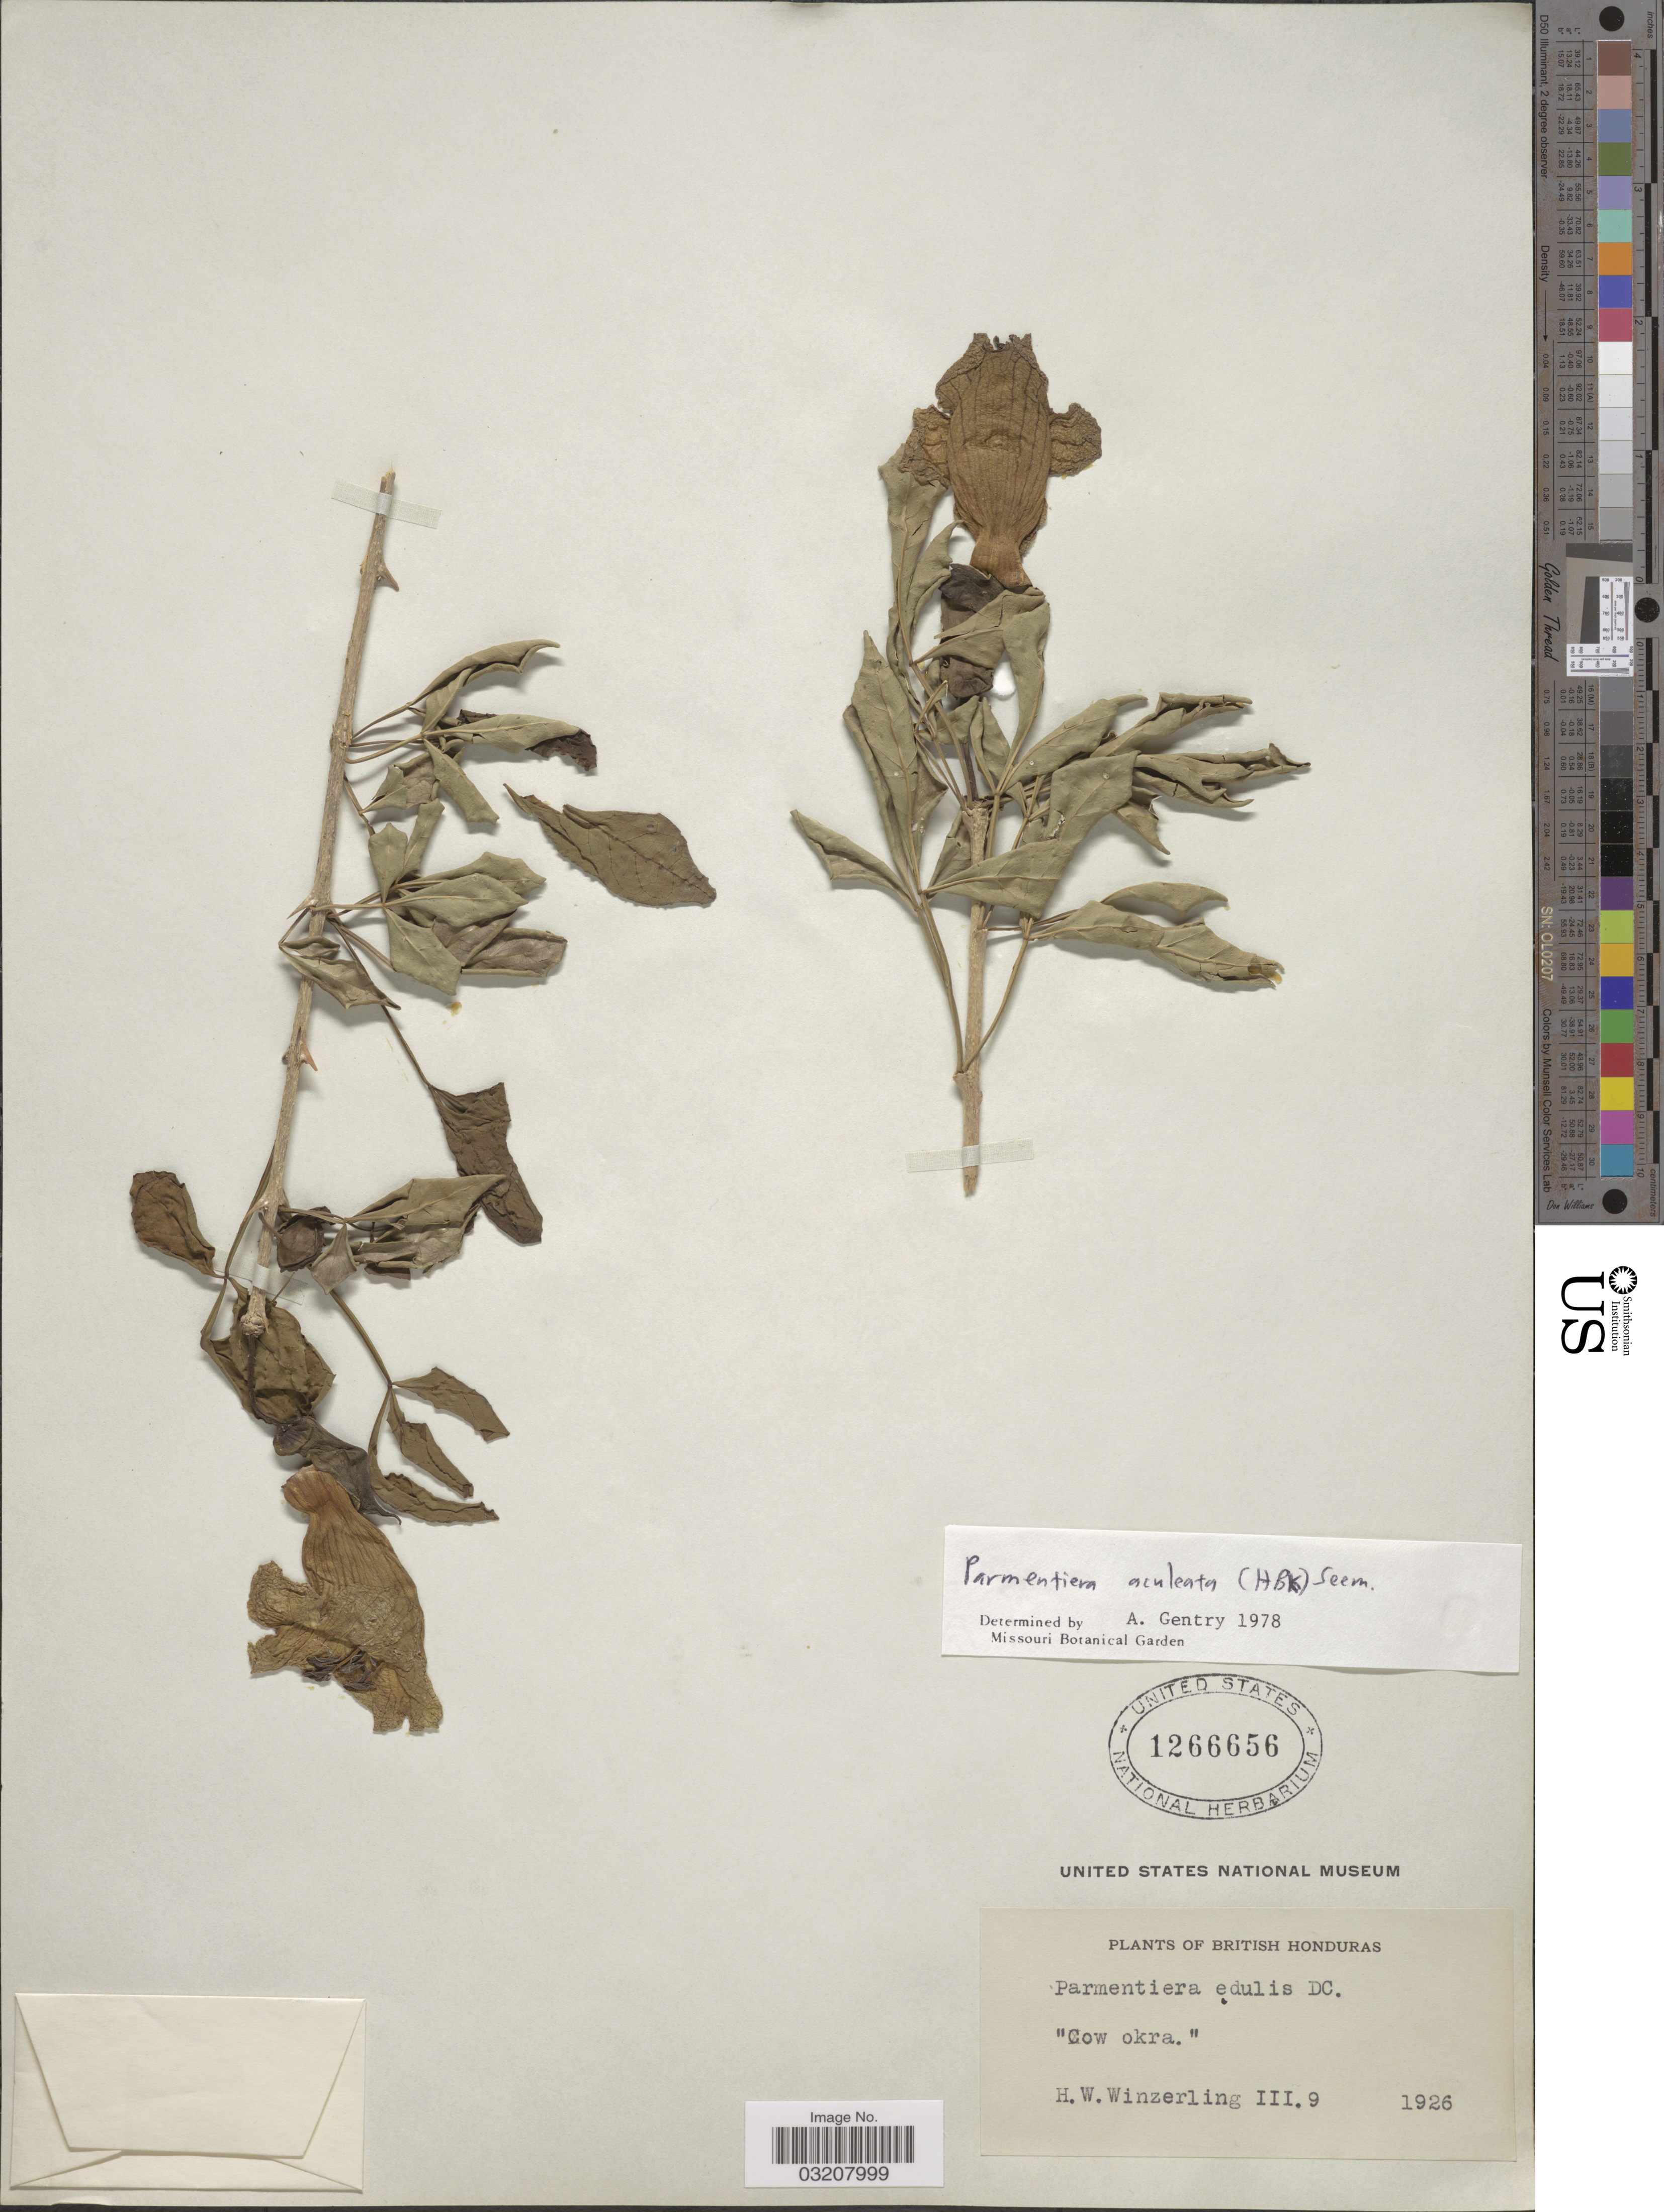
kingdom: Plantae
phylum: Tracheophyta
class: Magnoliopsida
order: Lamiales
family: Bignoniaceae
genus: Parmentiera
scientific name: Parmentiera aculeata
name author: (Kunth) Seem.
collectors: H. Winzerling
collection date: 1926-03-09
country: Belize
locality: British Honduras.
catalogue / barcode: US 1266656